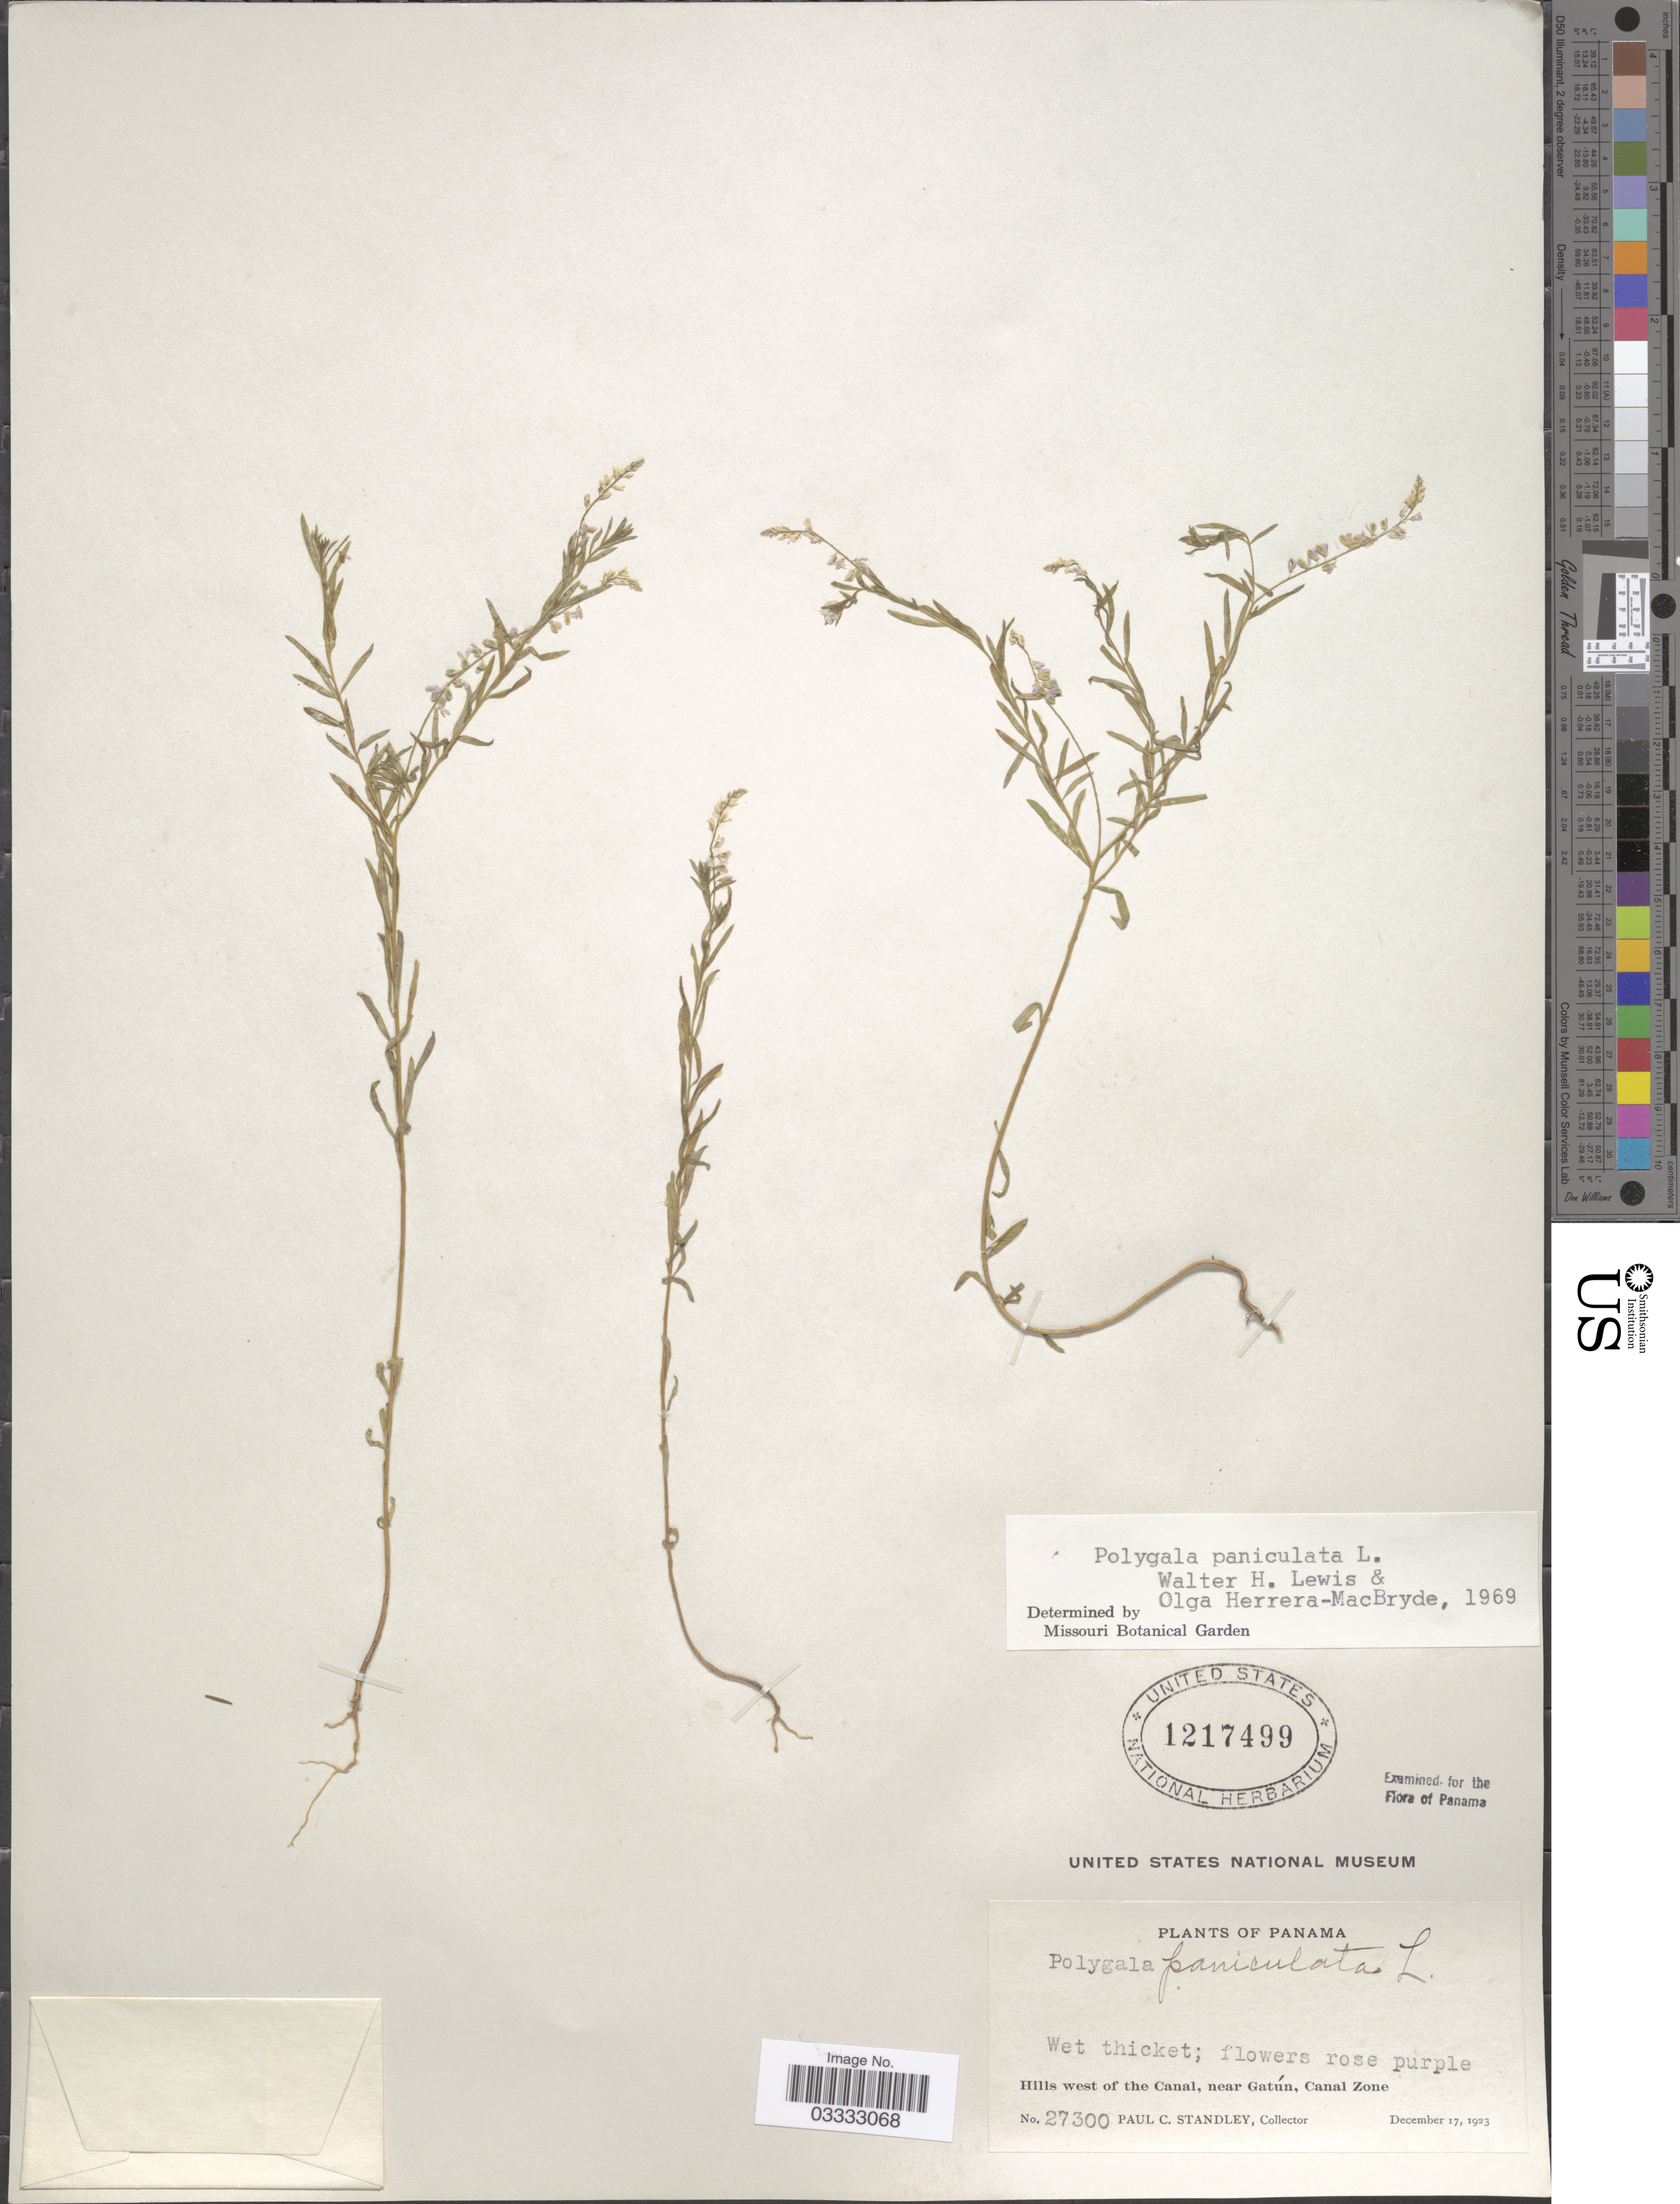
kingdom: Plantae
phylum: Tracheophyta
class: Magnoliopsida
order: Fabales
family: Polygalaceae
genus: Polygala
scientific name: Polygala paniculata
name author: L.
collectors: P. C. Standley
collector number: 27300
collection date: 1923-12-17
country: Panama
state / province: Colón / Panamá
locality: Hills west of the Canal, near Gatún, Canal Zone.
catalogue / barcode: US 1217499